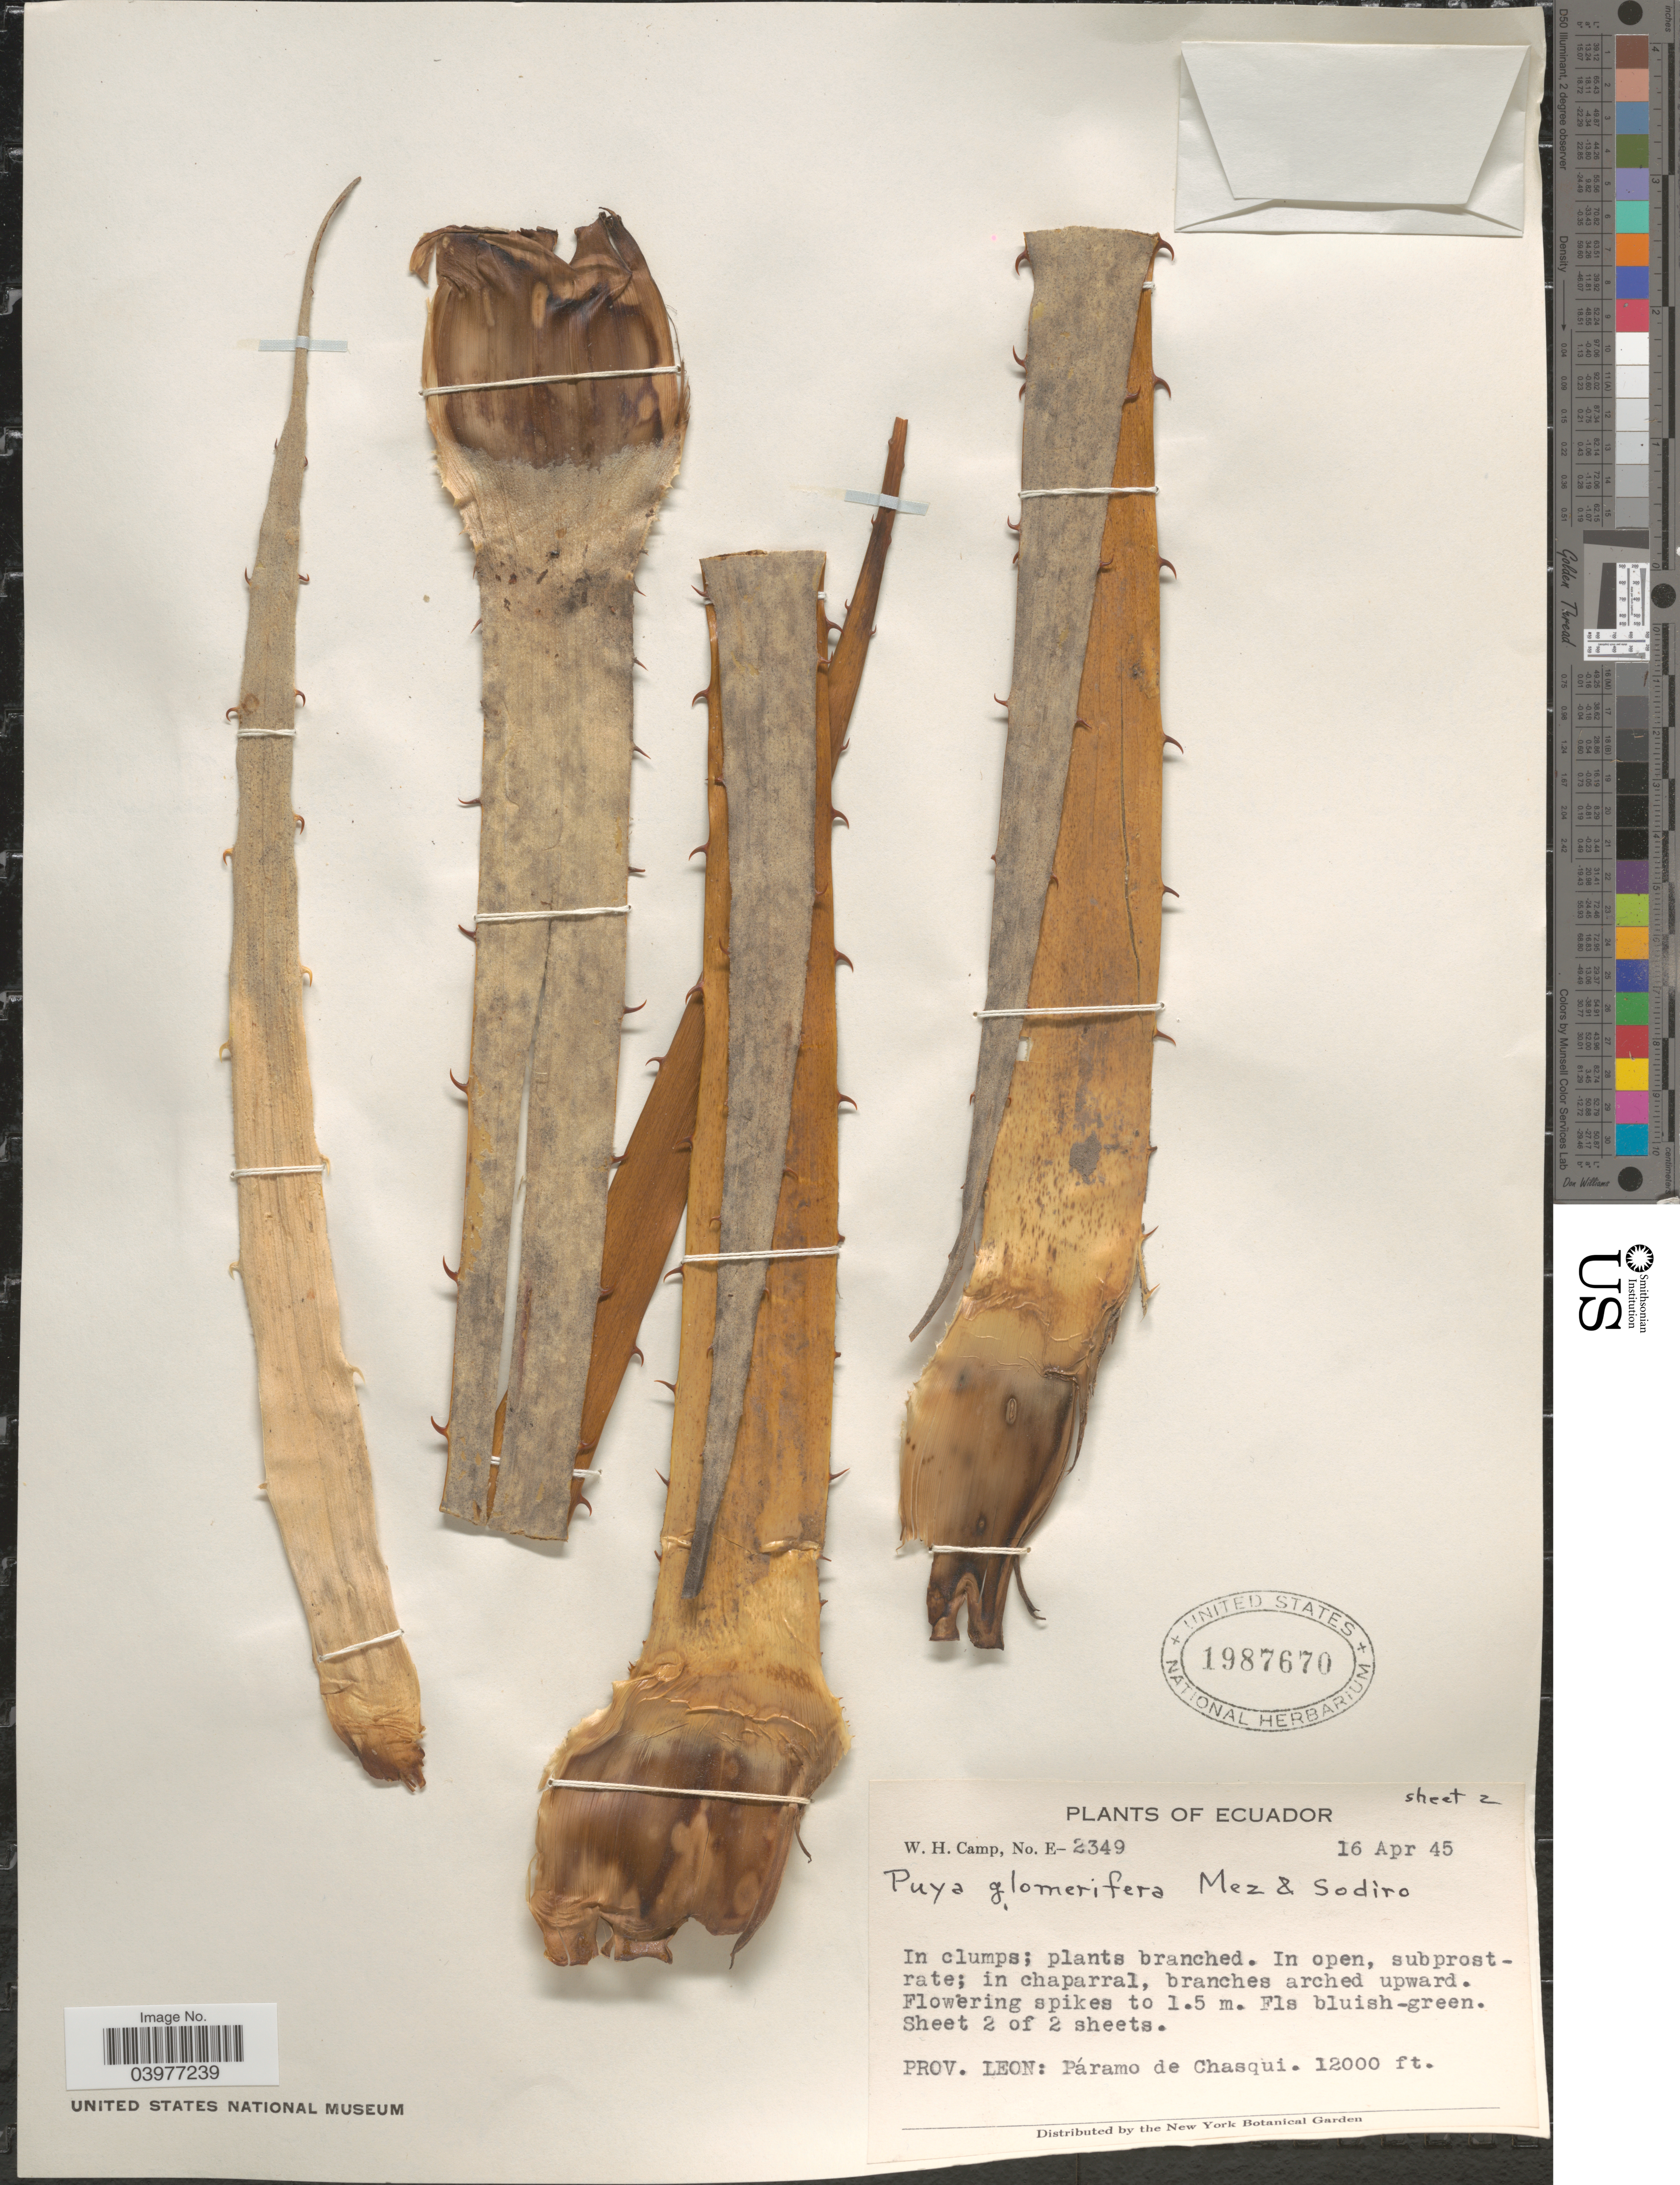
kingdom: Plantae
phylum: Tracheophyta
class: Liliopsida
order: Poales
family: Bromeliaceae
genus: Puya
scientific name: Puya glomerifera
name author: Mez & Sodiro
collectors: W. H. Camp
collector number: E-2349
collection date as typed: Transcribed d/m/y: 16/4/45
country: Ecuador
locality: Prov. Leon: Páramo de Chasqui.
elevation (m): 3658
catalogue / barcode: US 1987670